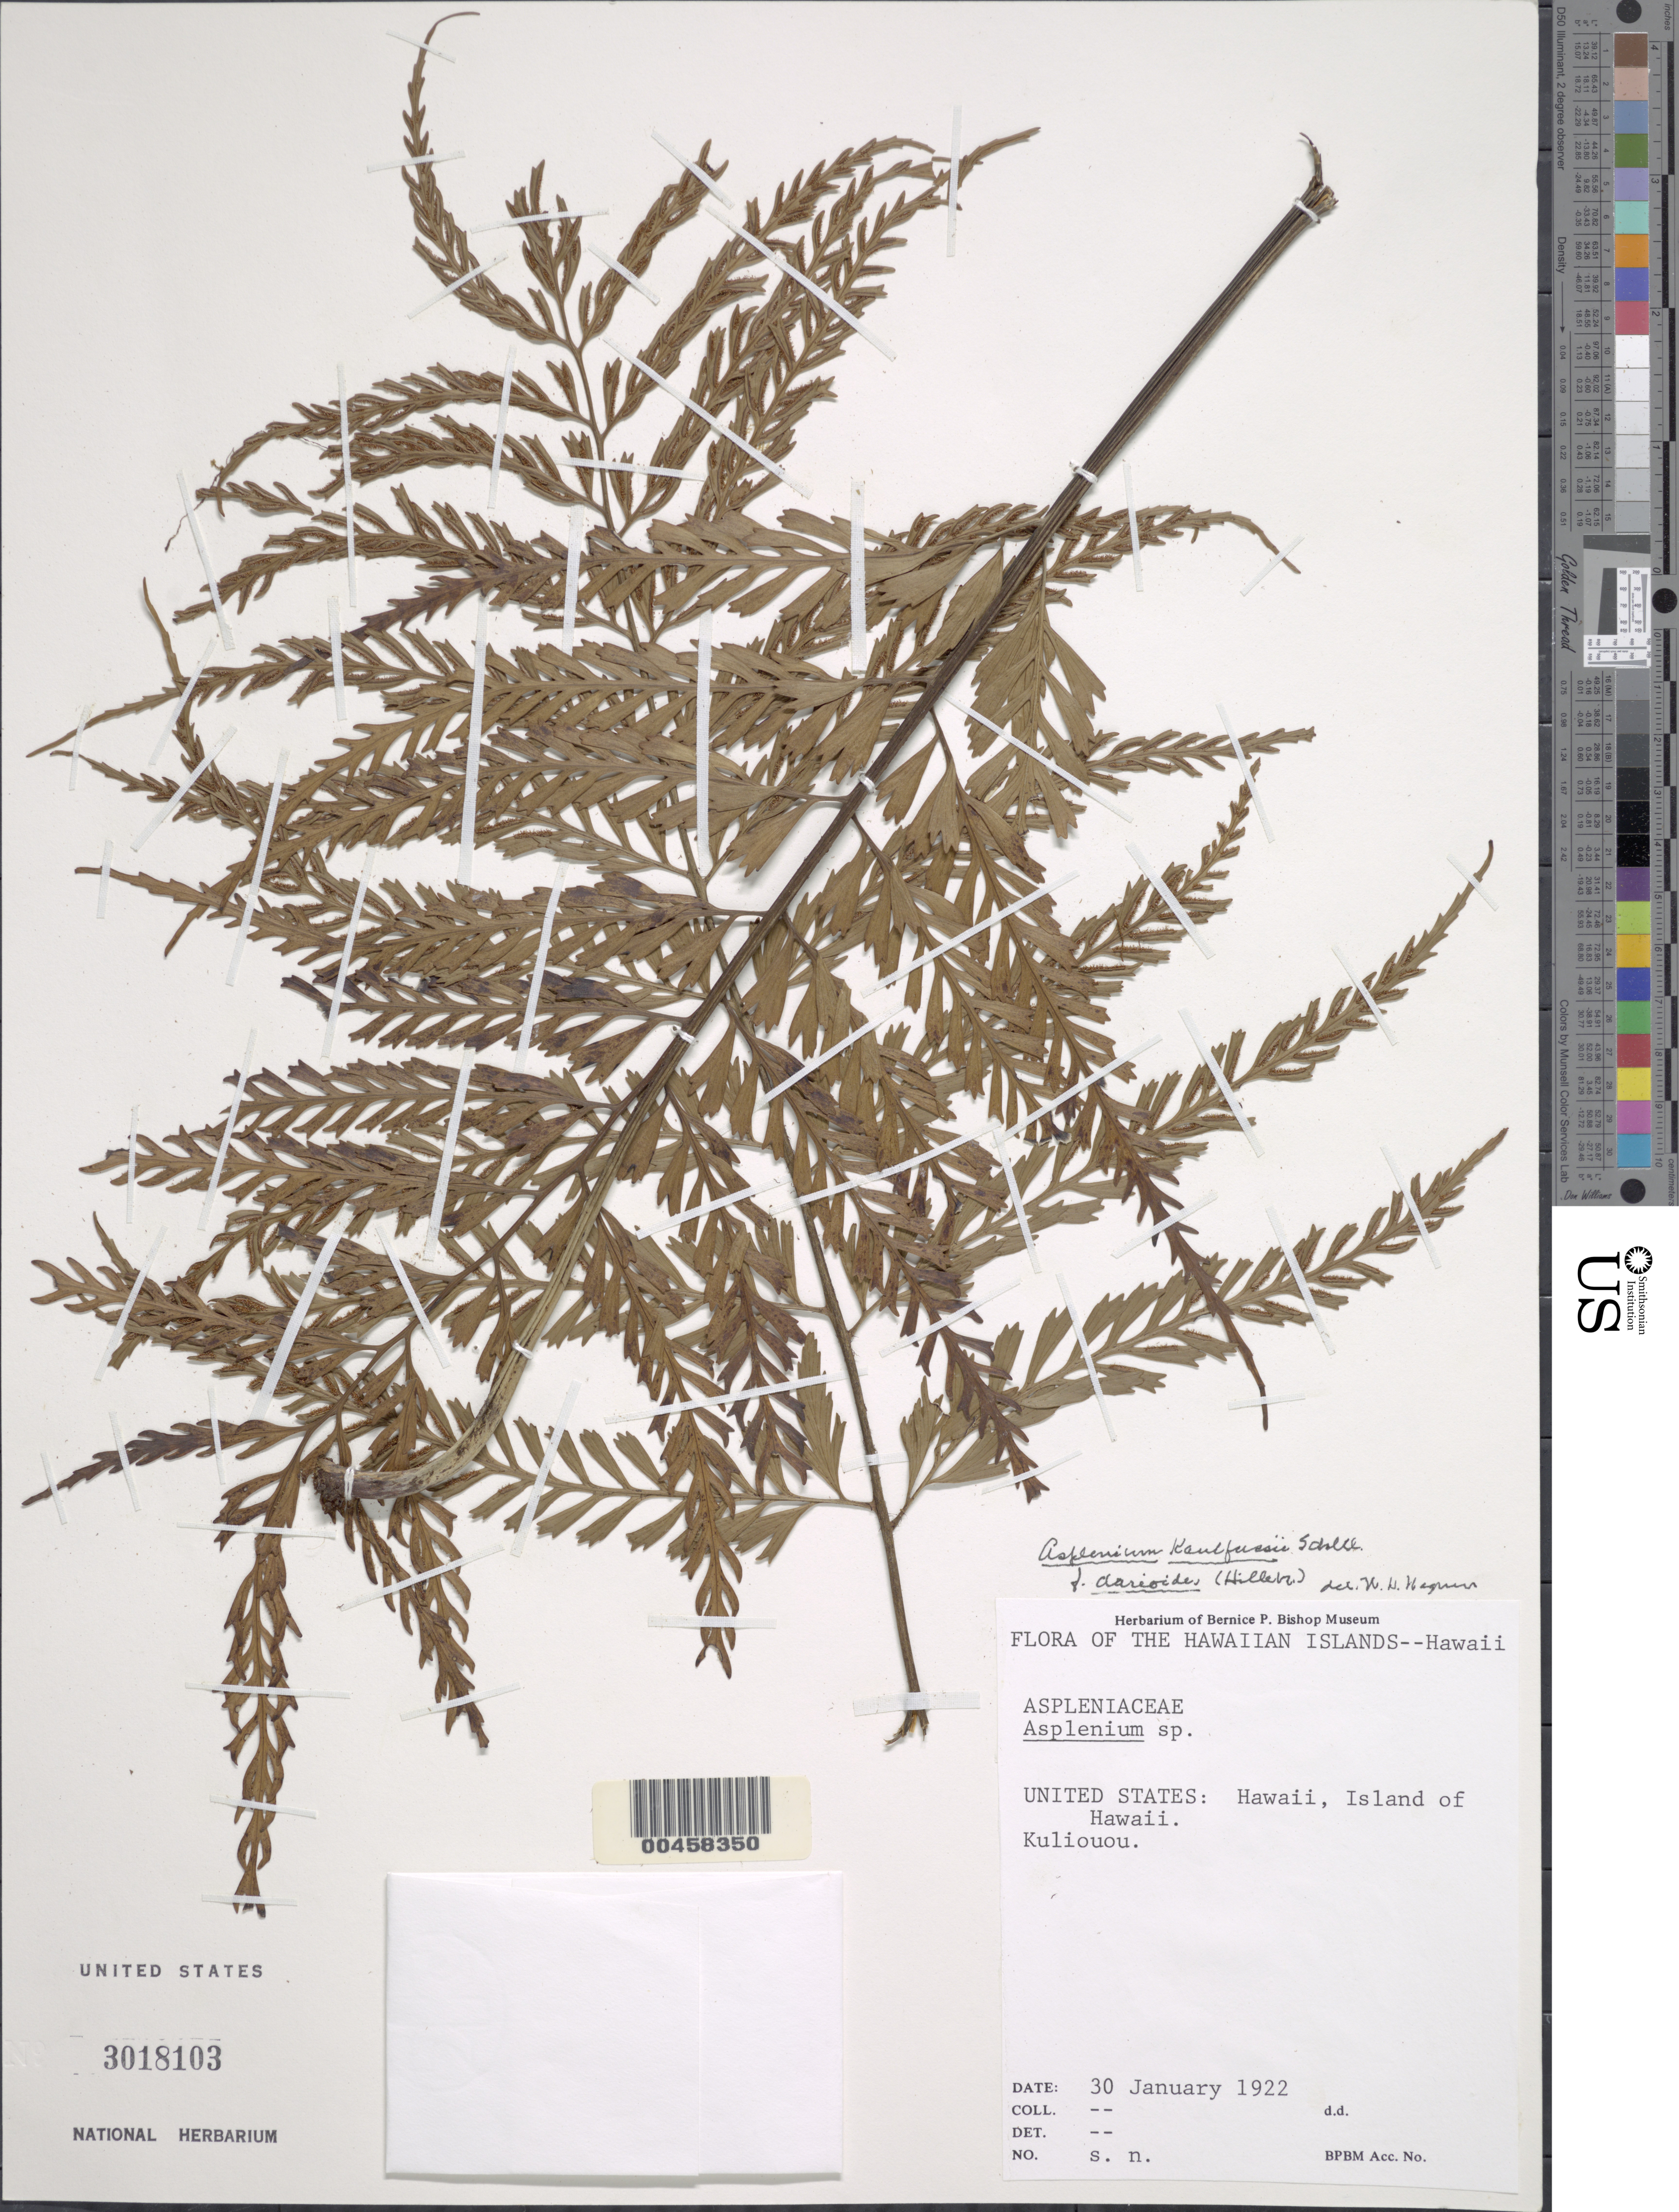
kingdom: Plantae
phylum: Tracheophyta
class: Polypodiopsida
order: Polypodiales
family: Aspleniaceae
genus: Asplenium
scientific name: Asplenium kaulfussii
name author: Schltdl.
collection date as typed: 30 Jan 1922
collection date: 1922-01-30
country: United States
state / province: Hawaii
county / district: Hawaii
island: Hawaii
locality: Kuliouou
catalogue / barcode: US 3018103